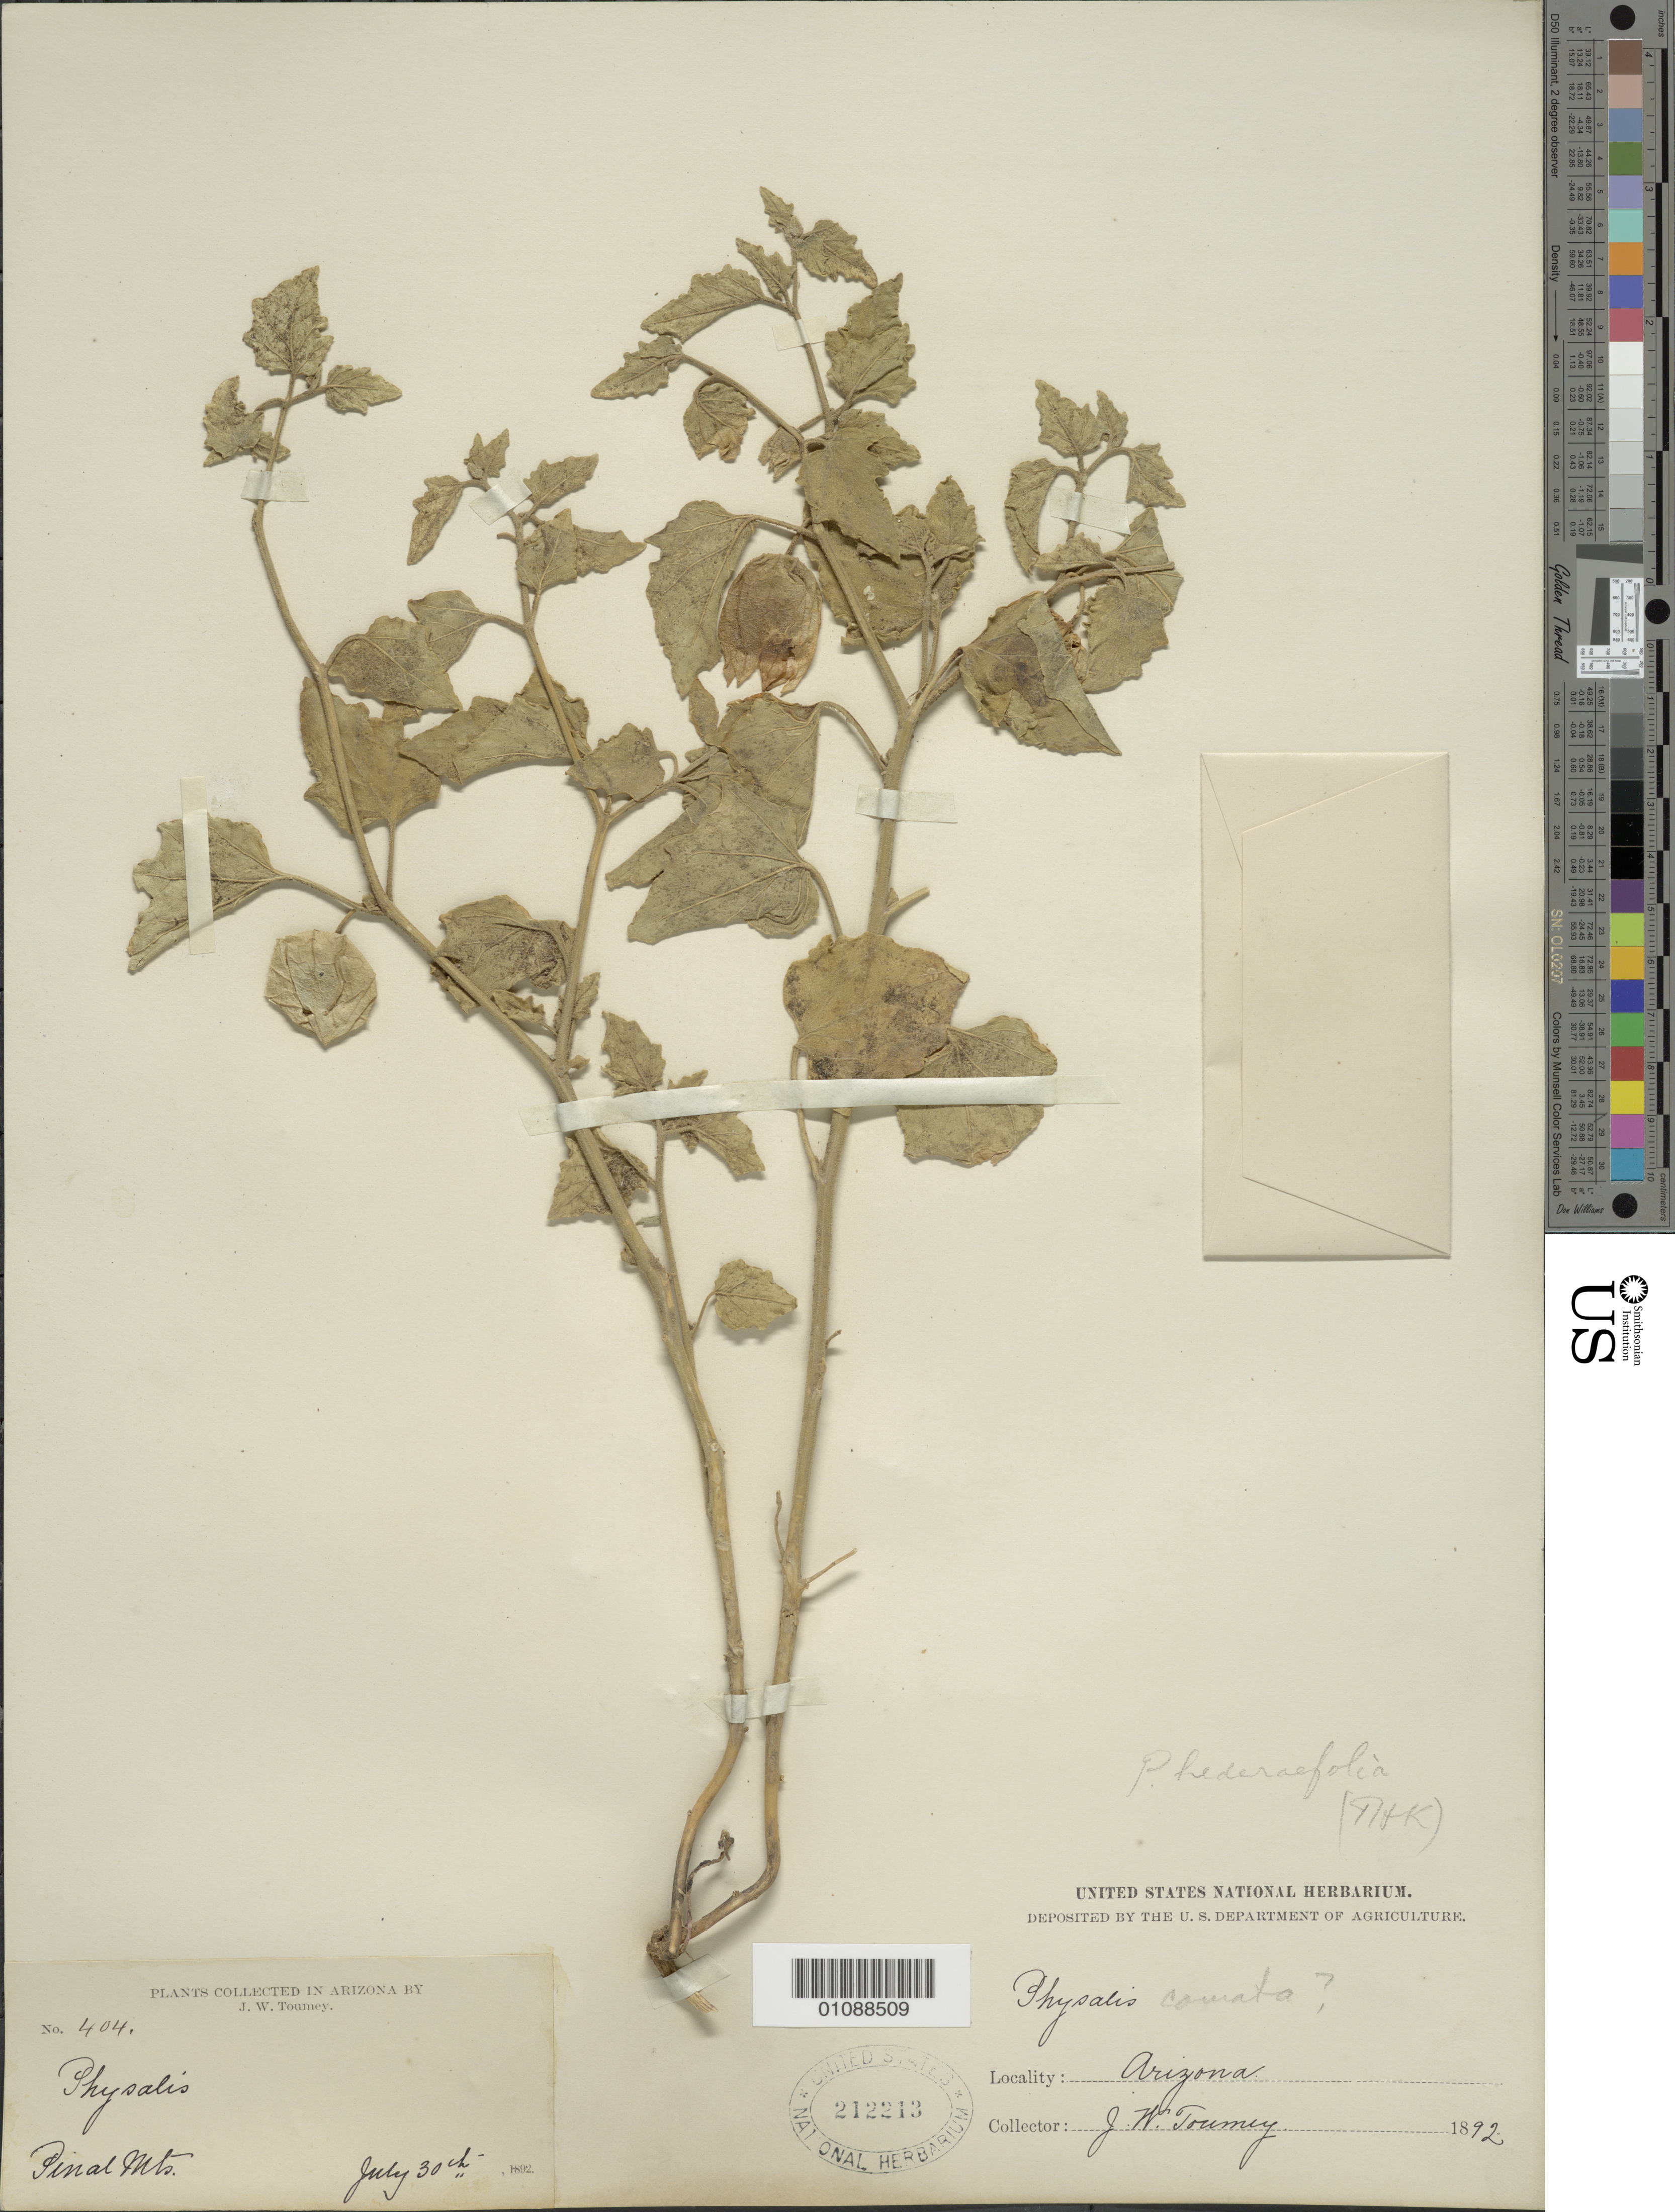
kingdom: Plantae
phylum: Tracheophyta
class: Magnoliopsida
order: Solanales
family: Solanaceae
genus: Physalis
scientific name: Physalis hederifolia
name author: A. Gray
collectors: J. W. Toumey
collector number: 404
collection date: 1892-07-30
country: United States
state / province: Arizona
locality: Pinal Mts.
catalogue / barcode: US 212213